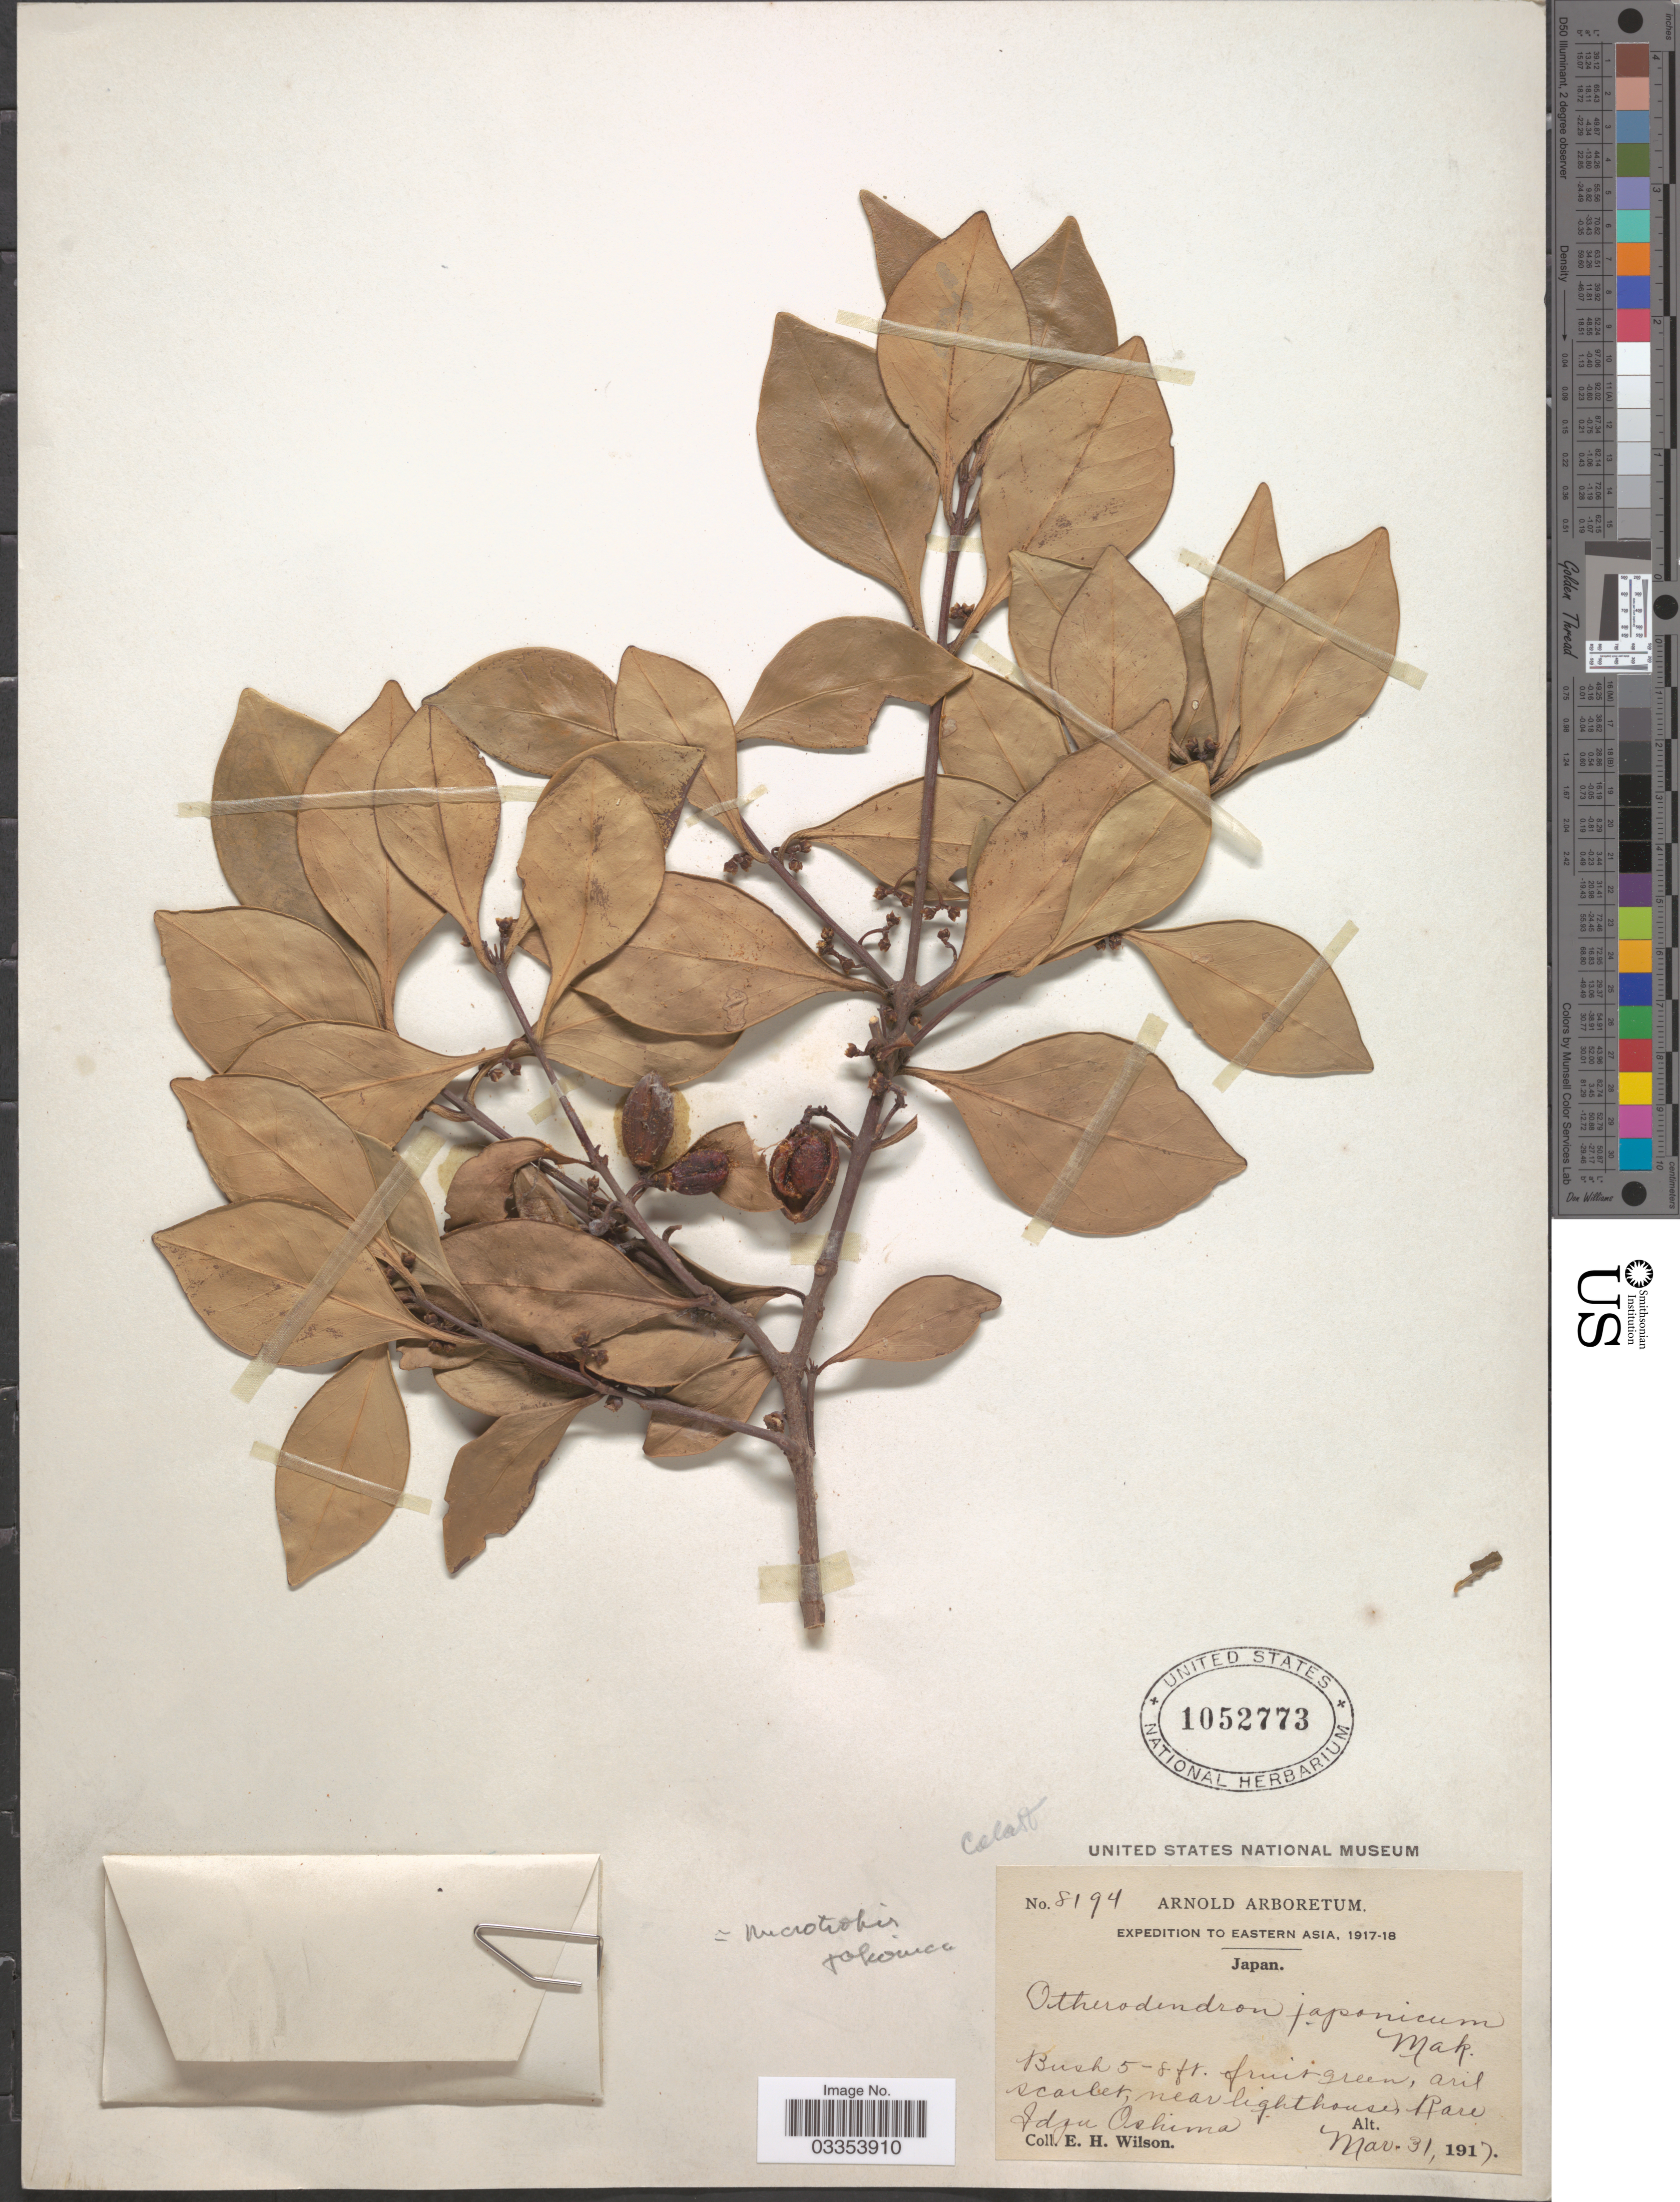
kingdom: Plantae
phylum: Tracheophyta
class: Magnoliopsida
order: Celastrales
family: Celastraceae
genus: Microtropis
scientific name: Microtropis japonica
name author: (Franch. & Sav.) Hallier f.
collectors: E. Wilson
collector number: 8194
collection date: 1917-03-31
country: Japan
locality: Idzu. Oshima.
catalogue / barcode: US 1052773